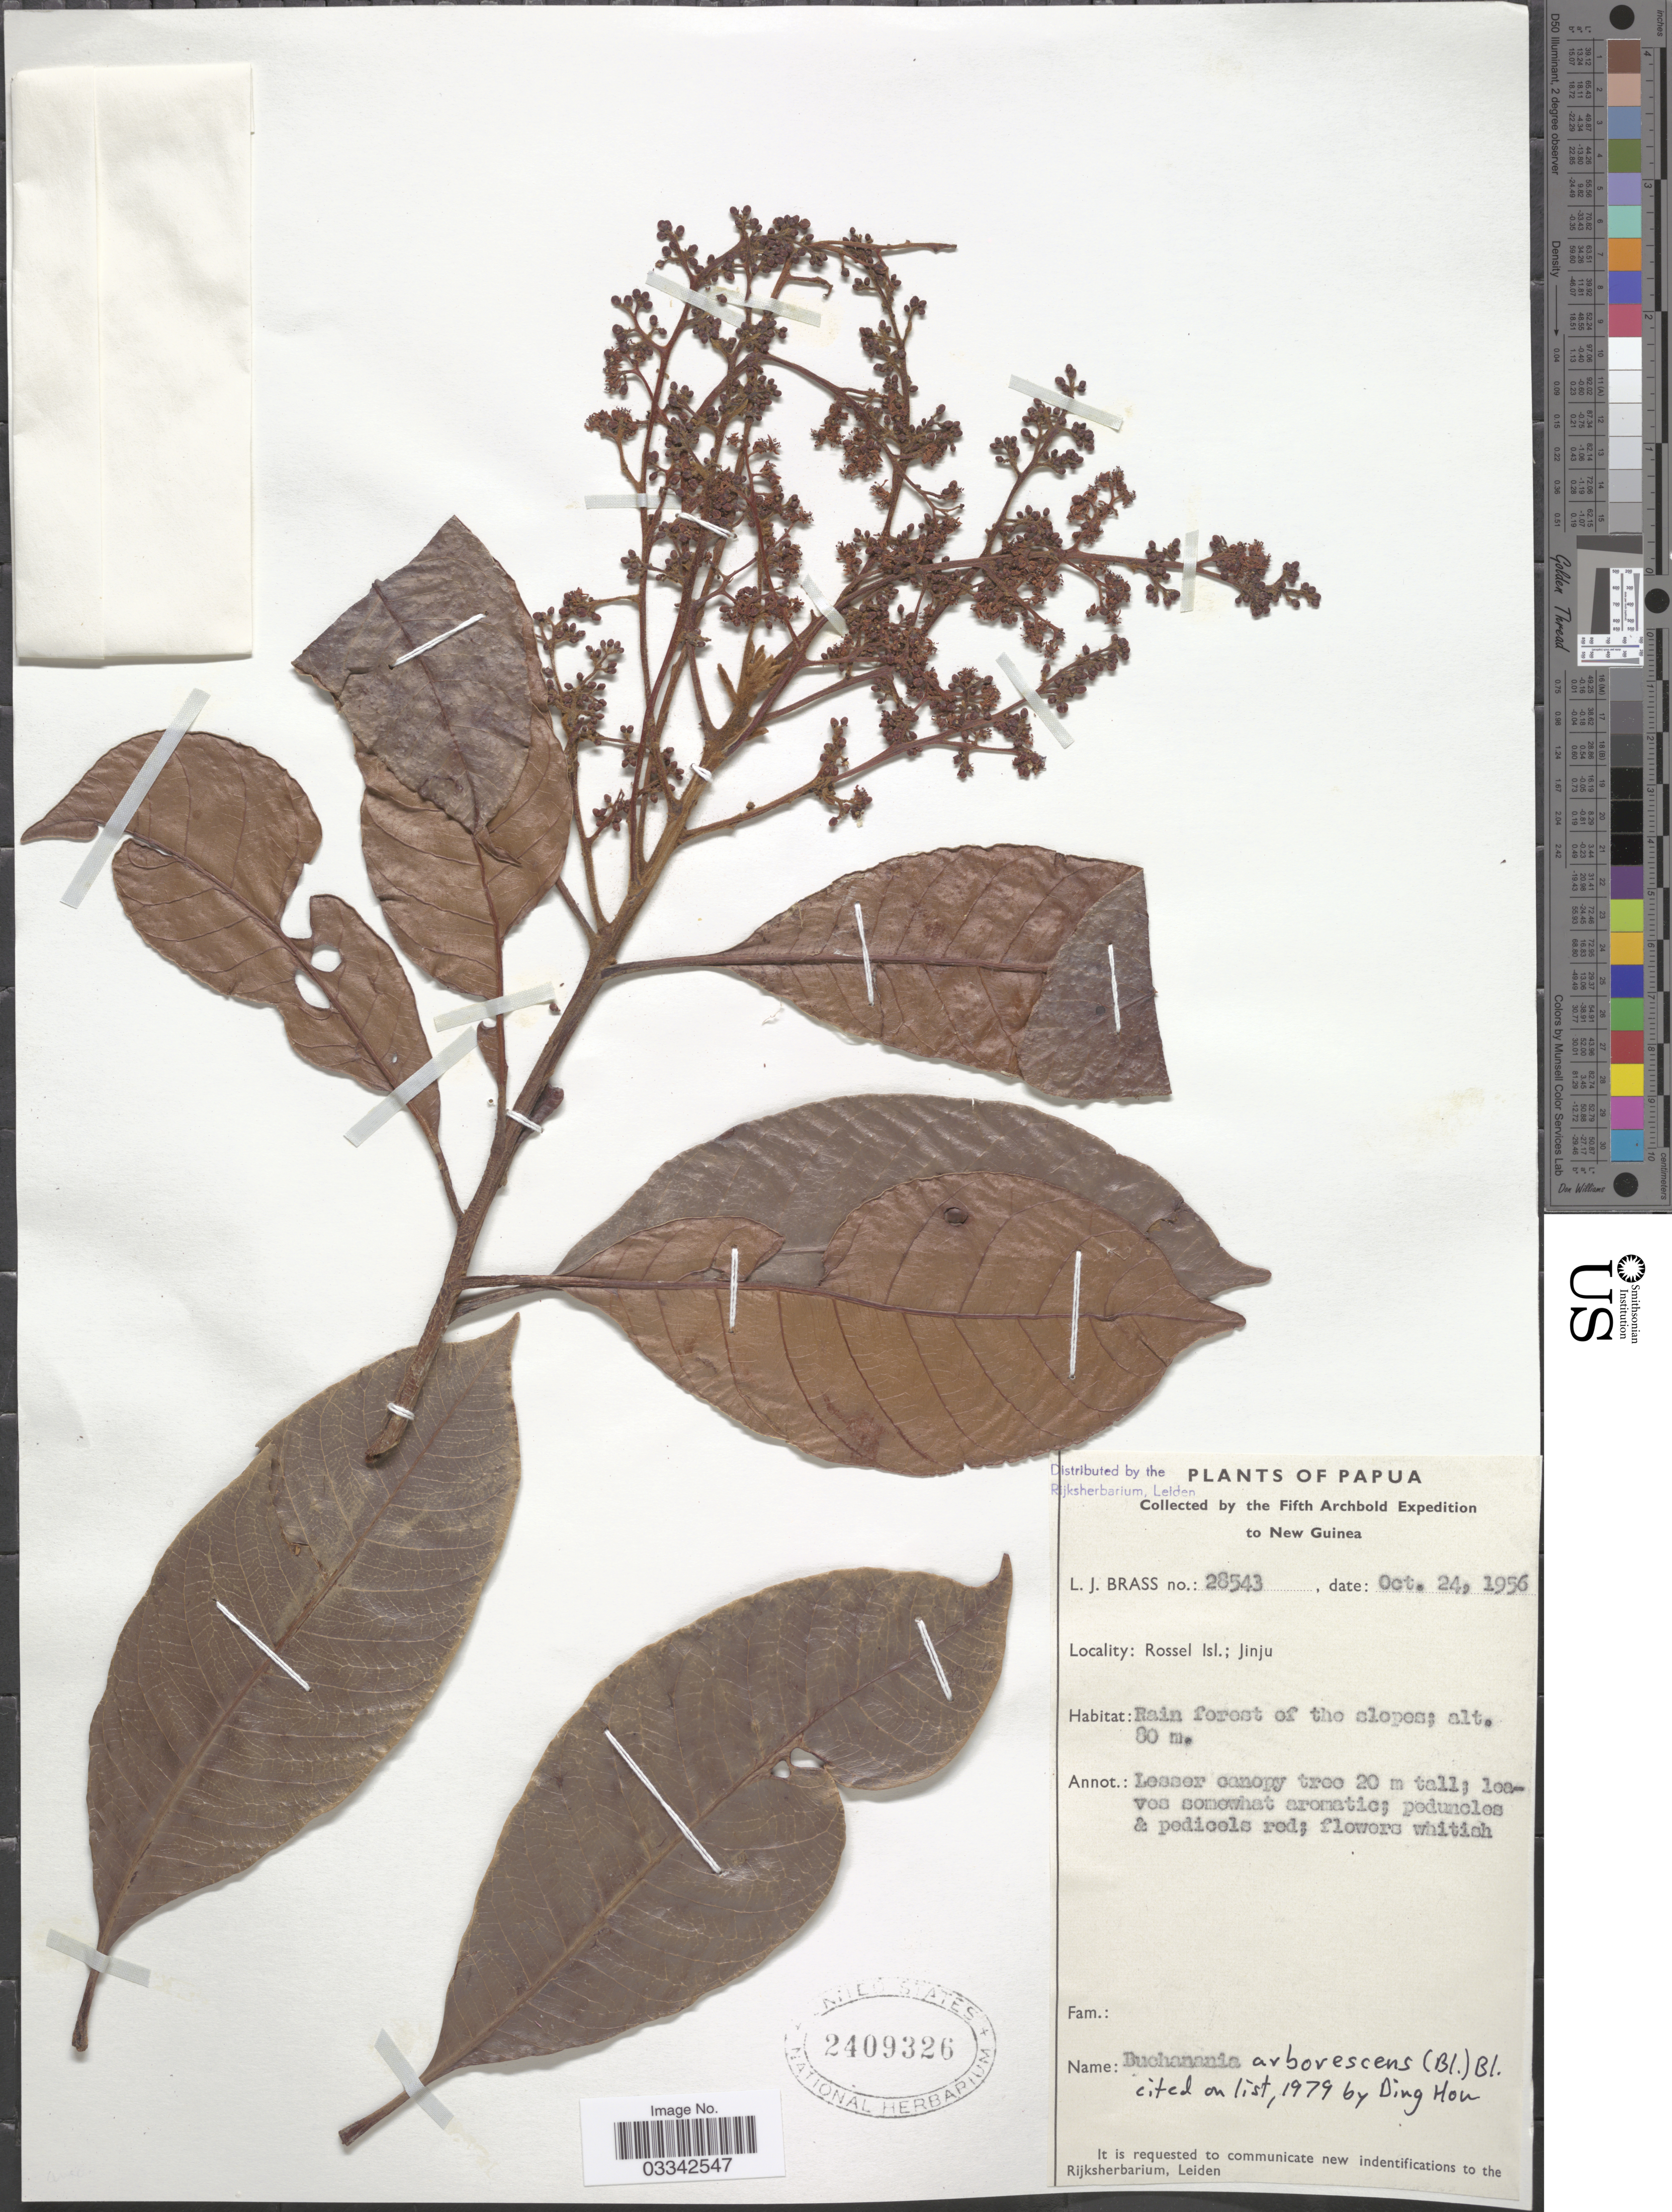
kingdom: Plantae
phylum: Tracheophyta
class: Magnoliopsida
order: Sapindales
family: Anacardiaceae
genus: Buchanania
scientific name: Buchanania arborescens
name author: (Blume) Blume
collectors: L. J. Brass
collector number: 28543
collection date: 1956-10-24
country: Papua New Guinea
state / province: Milne Bay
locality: New Guinea. Rossel Isl.; Jinju.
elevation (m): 80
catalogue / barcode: US 2409326